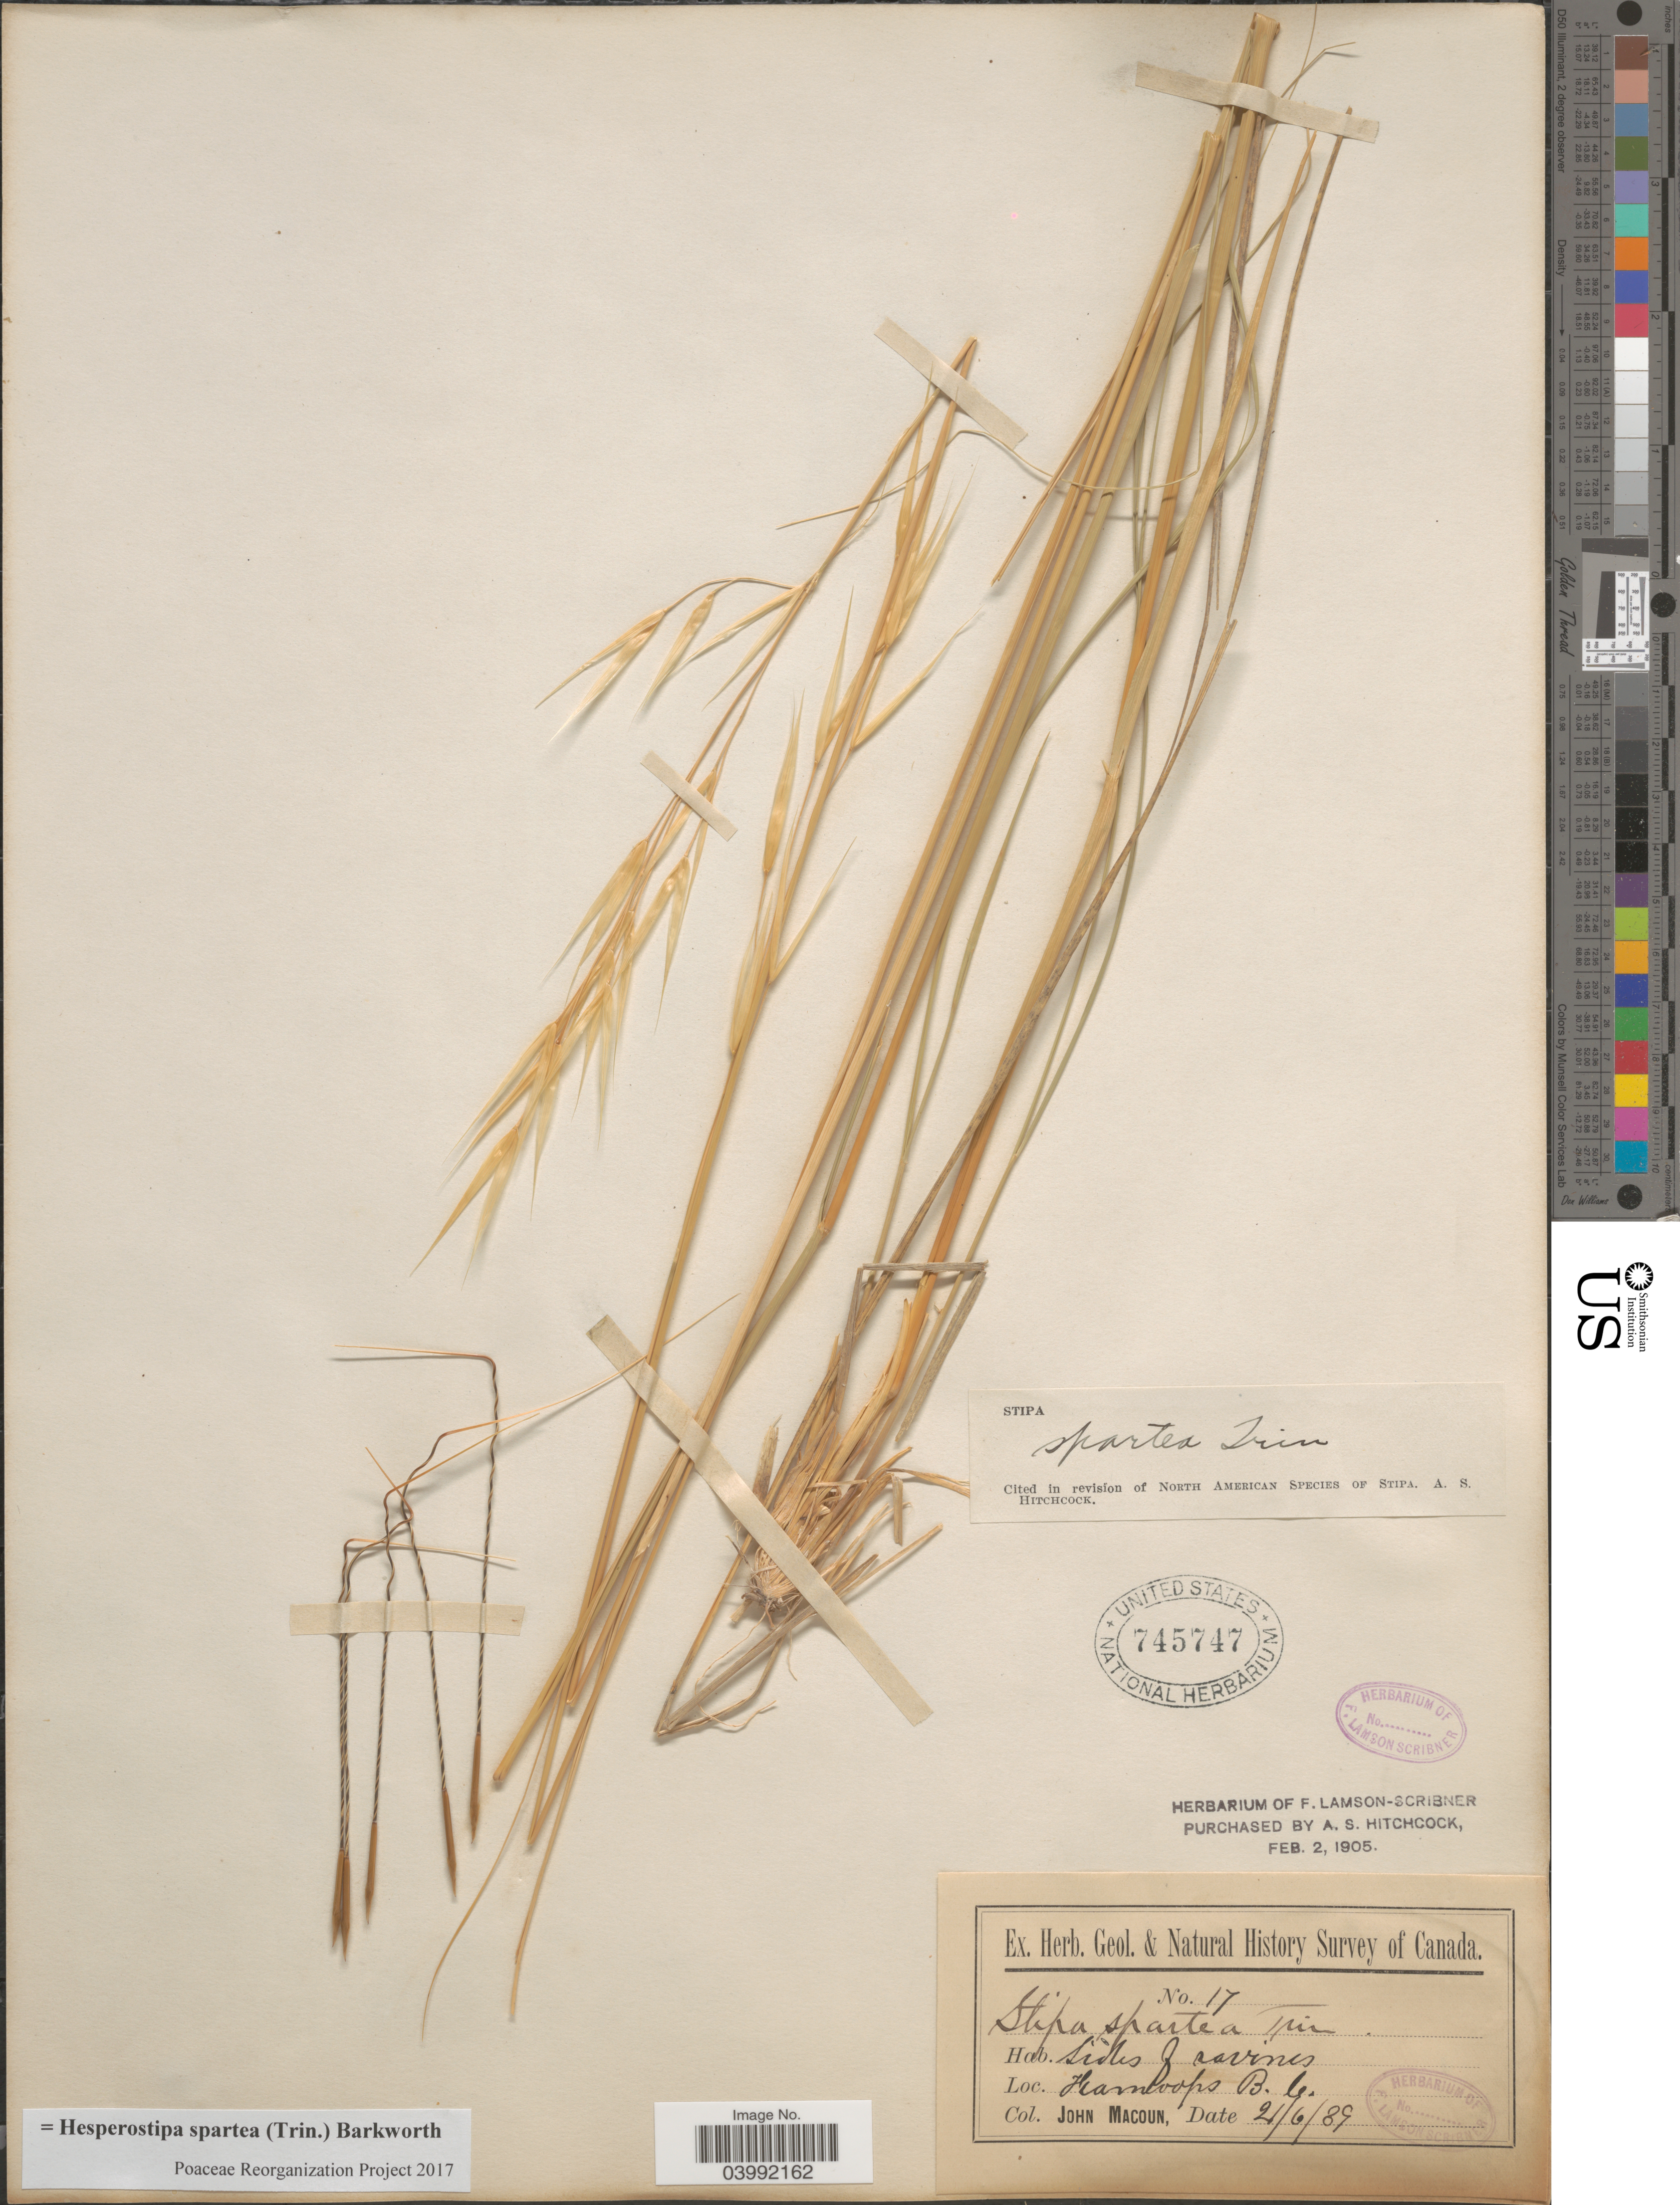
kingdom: Plantae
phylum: Tracheophyta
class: Liliopsida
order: Poales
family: Poaceae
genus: Hesperostipa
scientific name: Hesperostipa spartea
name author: (Trin.) Barkworth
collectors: J. Macoun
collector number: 17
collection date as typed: Transcribed d/m/y: 21/6/89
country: Canada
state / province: British Columbia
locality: Kamloops.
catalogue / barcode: US 745747